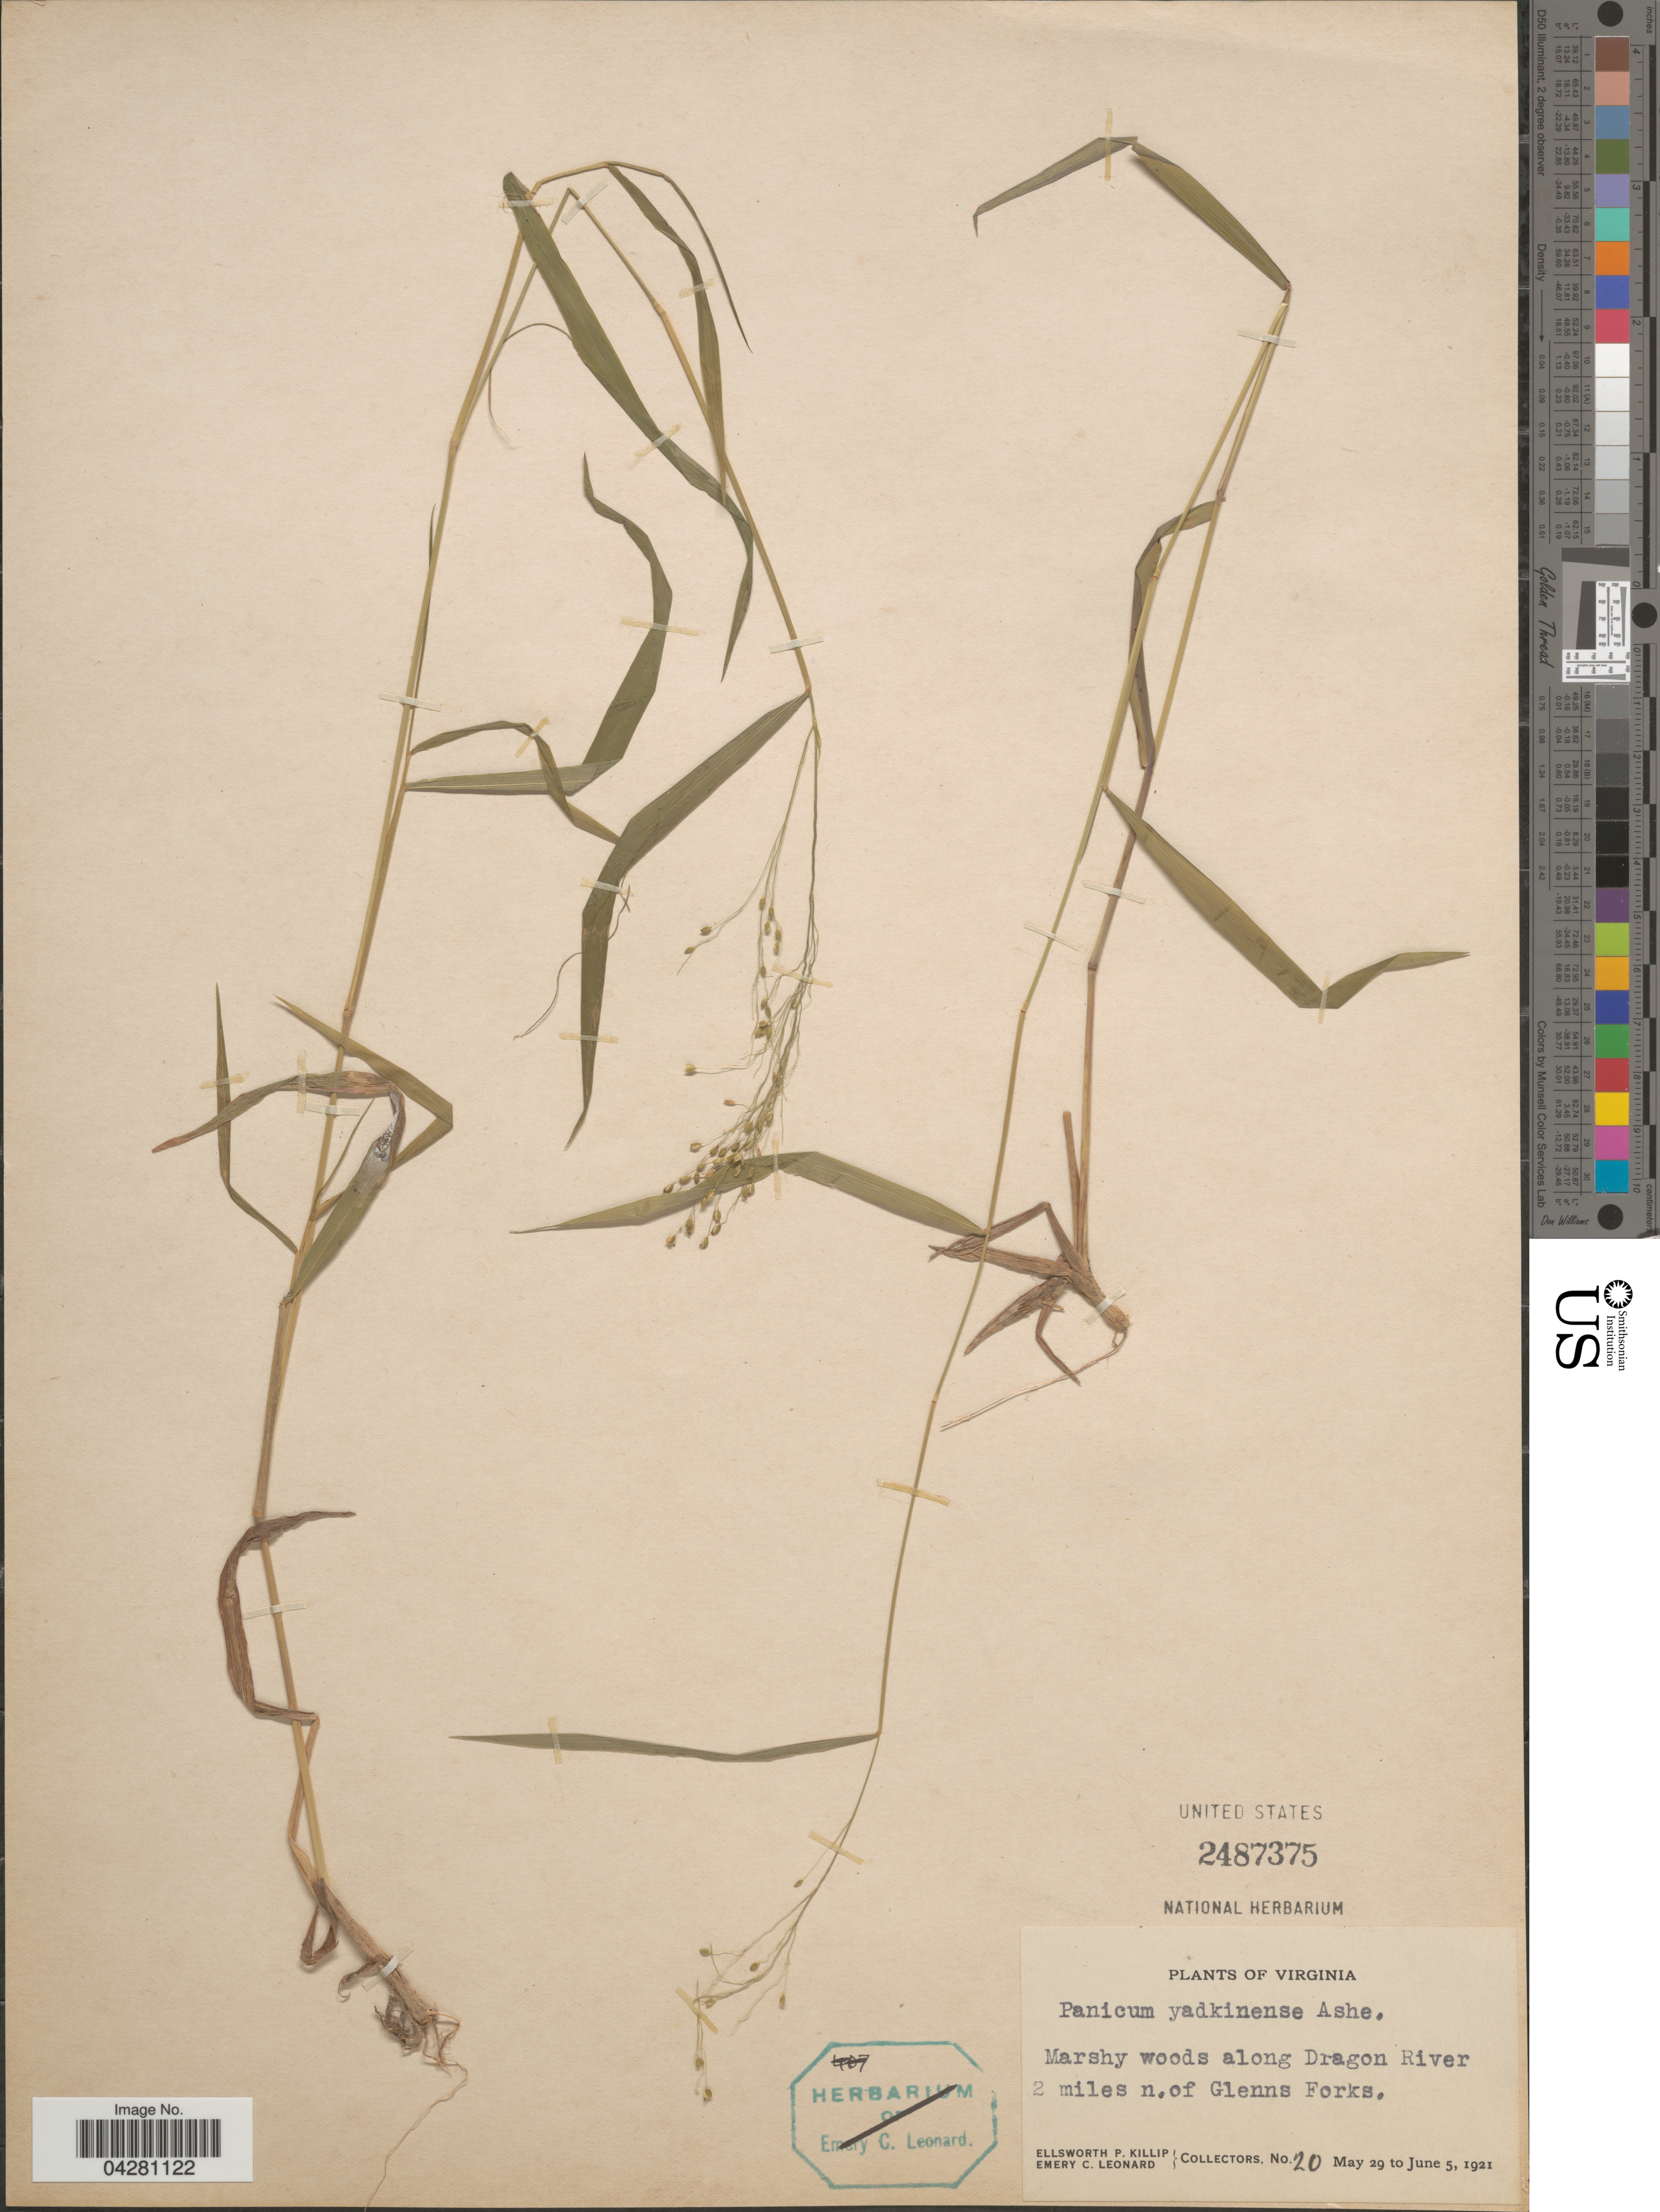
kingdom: Plantae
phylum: Tracheophyta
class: Liliopsida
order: Poales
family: Poaceae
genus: Dichanthelium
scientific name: Dichanthelium dichotomum var. dichotomum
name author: (L.) Gould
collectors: E. P. Killip & E. C. Leonard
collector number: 20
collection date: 1921-05-29/1921-06-05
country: United States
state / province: Virginia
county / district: Middlesex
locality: Marshy woods along Dragon River 2 miles n.of Glenns Forks.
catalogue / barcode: US 2487375